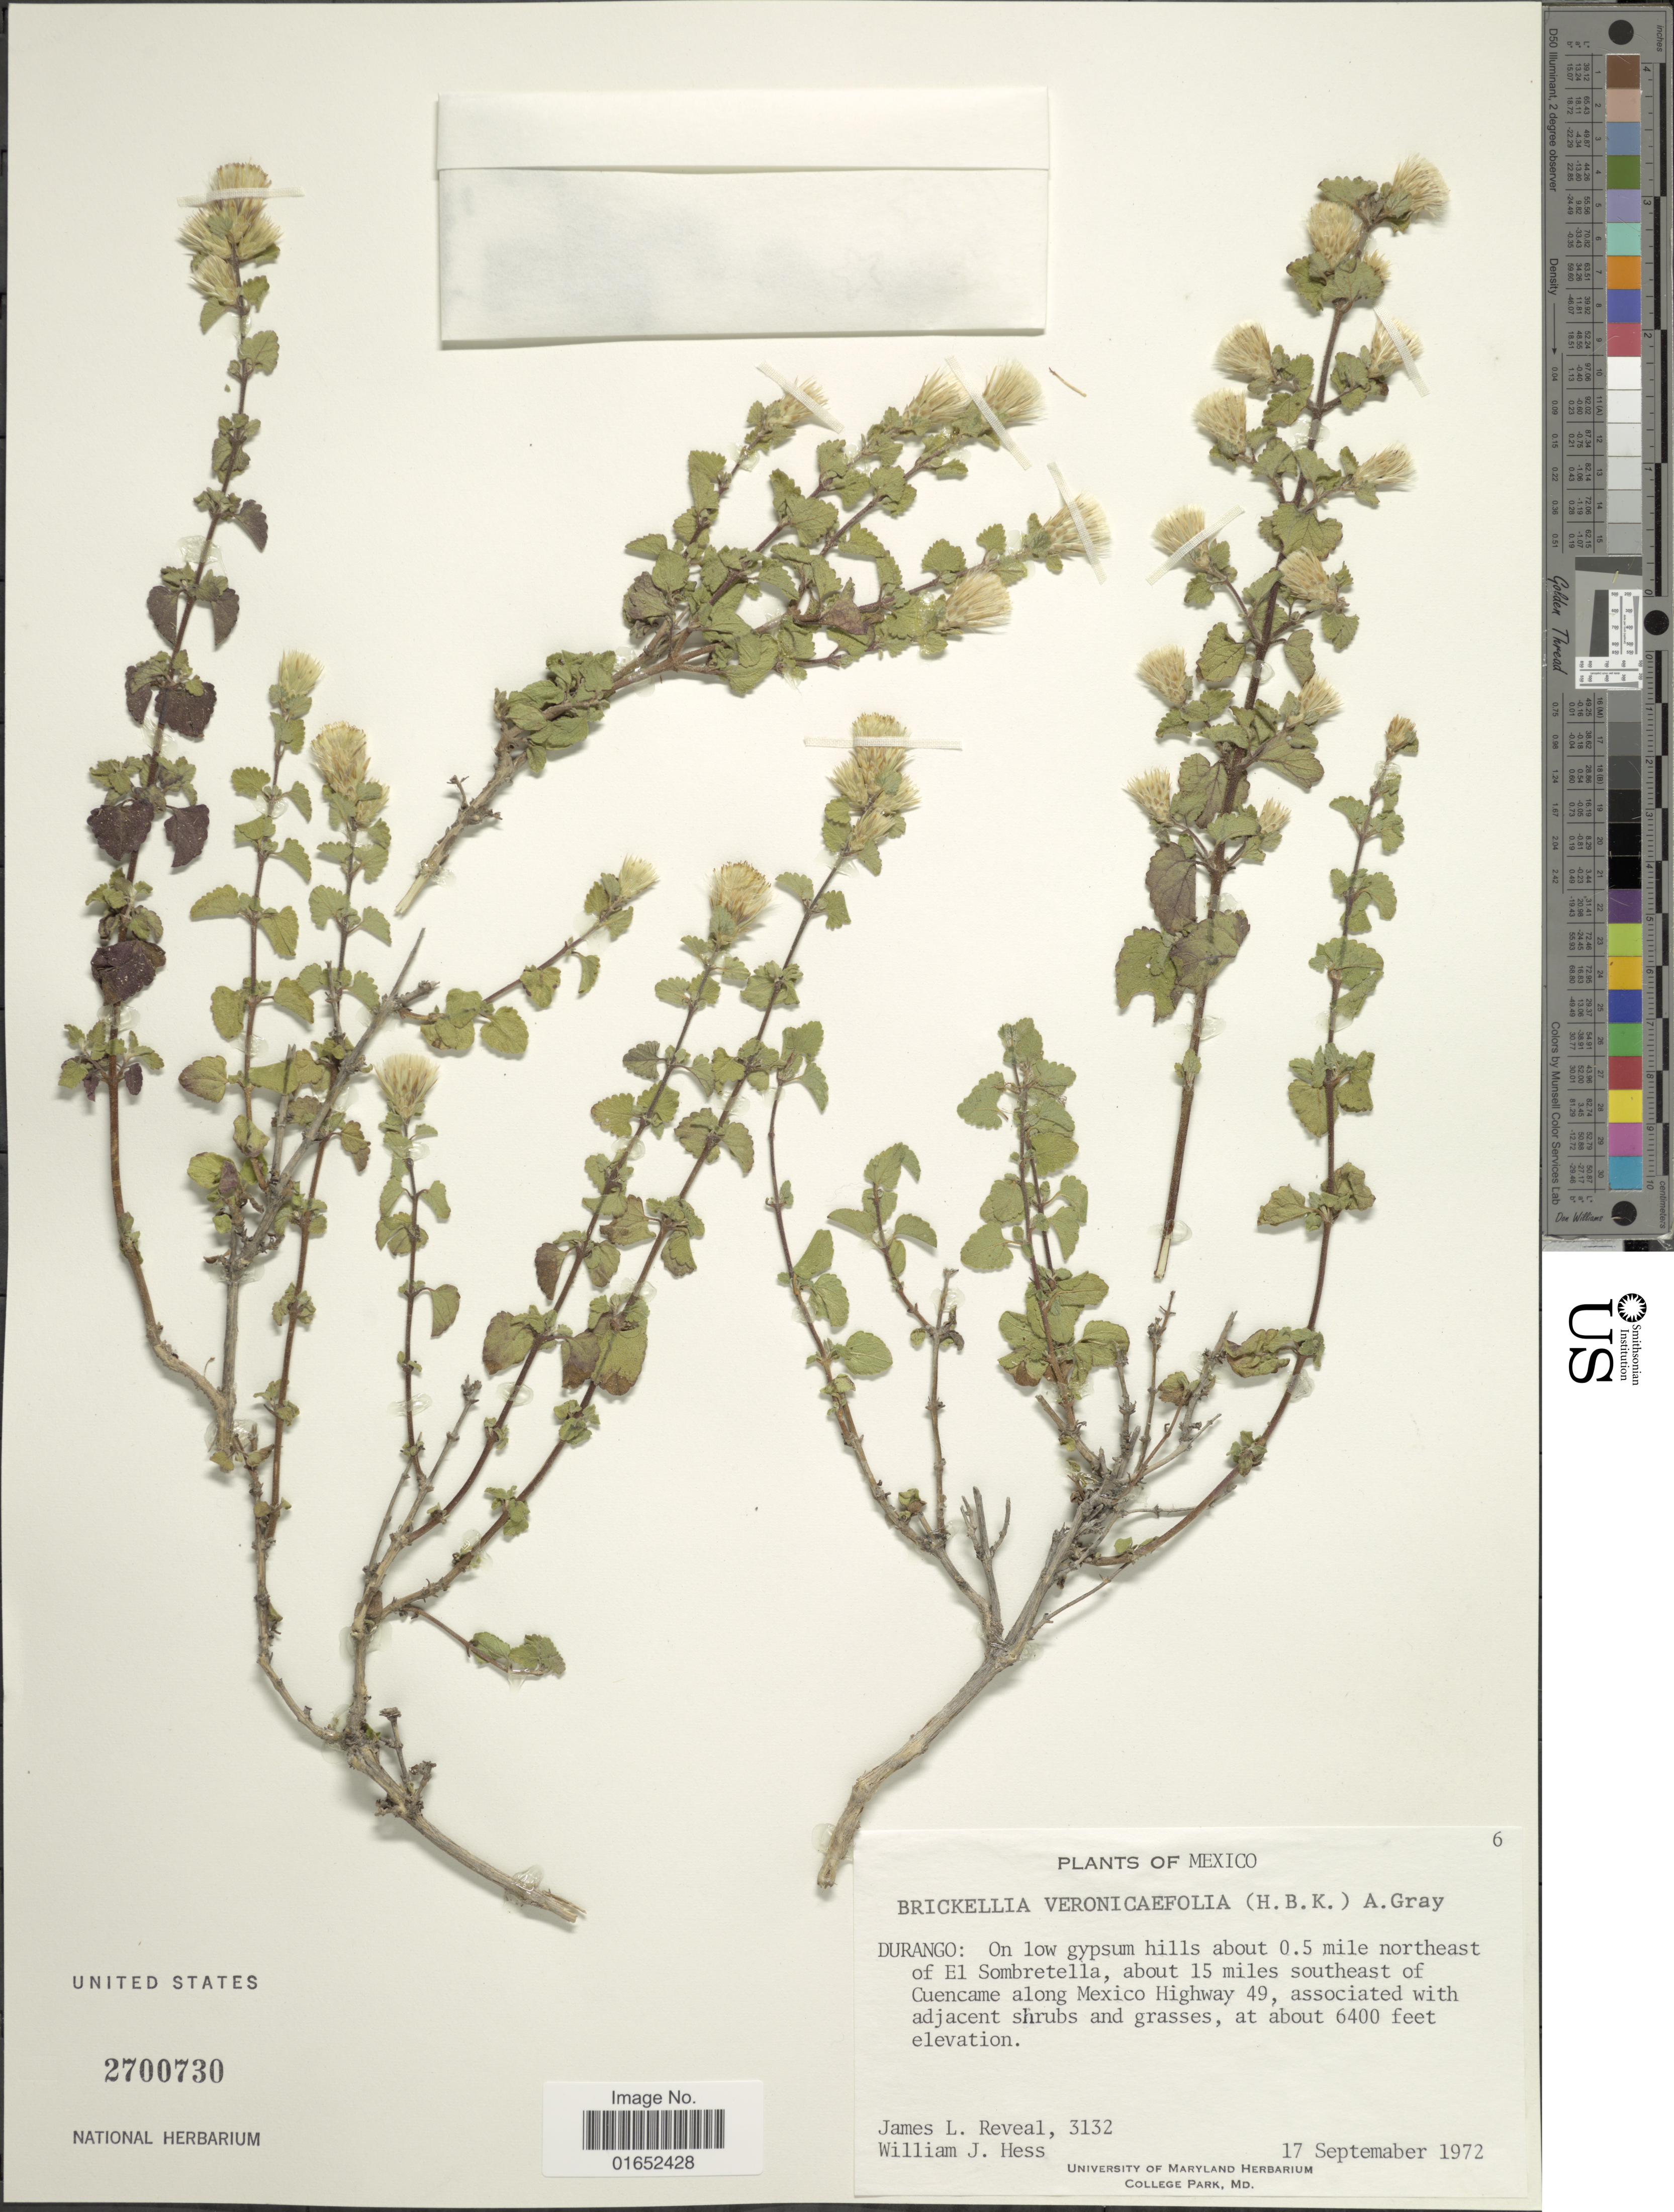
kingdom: Plantae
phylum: Tracheophyta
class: Magnoliopsida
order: Asterales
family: Asteraceae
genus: Brickellia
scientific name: Brickellia veronicaefolia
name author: (Kunth) A. Gray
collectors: J. L. Reveal & W. Hess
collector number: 3132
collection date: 1972-09-17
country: Mexico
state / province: Durango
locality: On low gypsum hills about 0.5 mile northeast of El Sombretella, about 15 miles southeast of Cuencame along Mexico Highway 49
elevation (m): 1951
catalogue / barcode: US 2700730